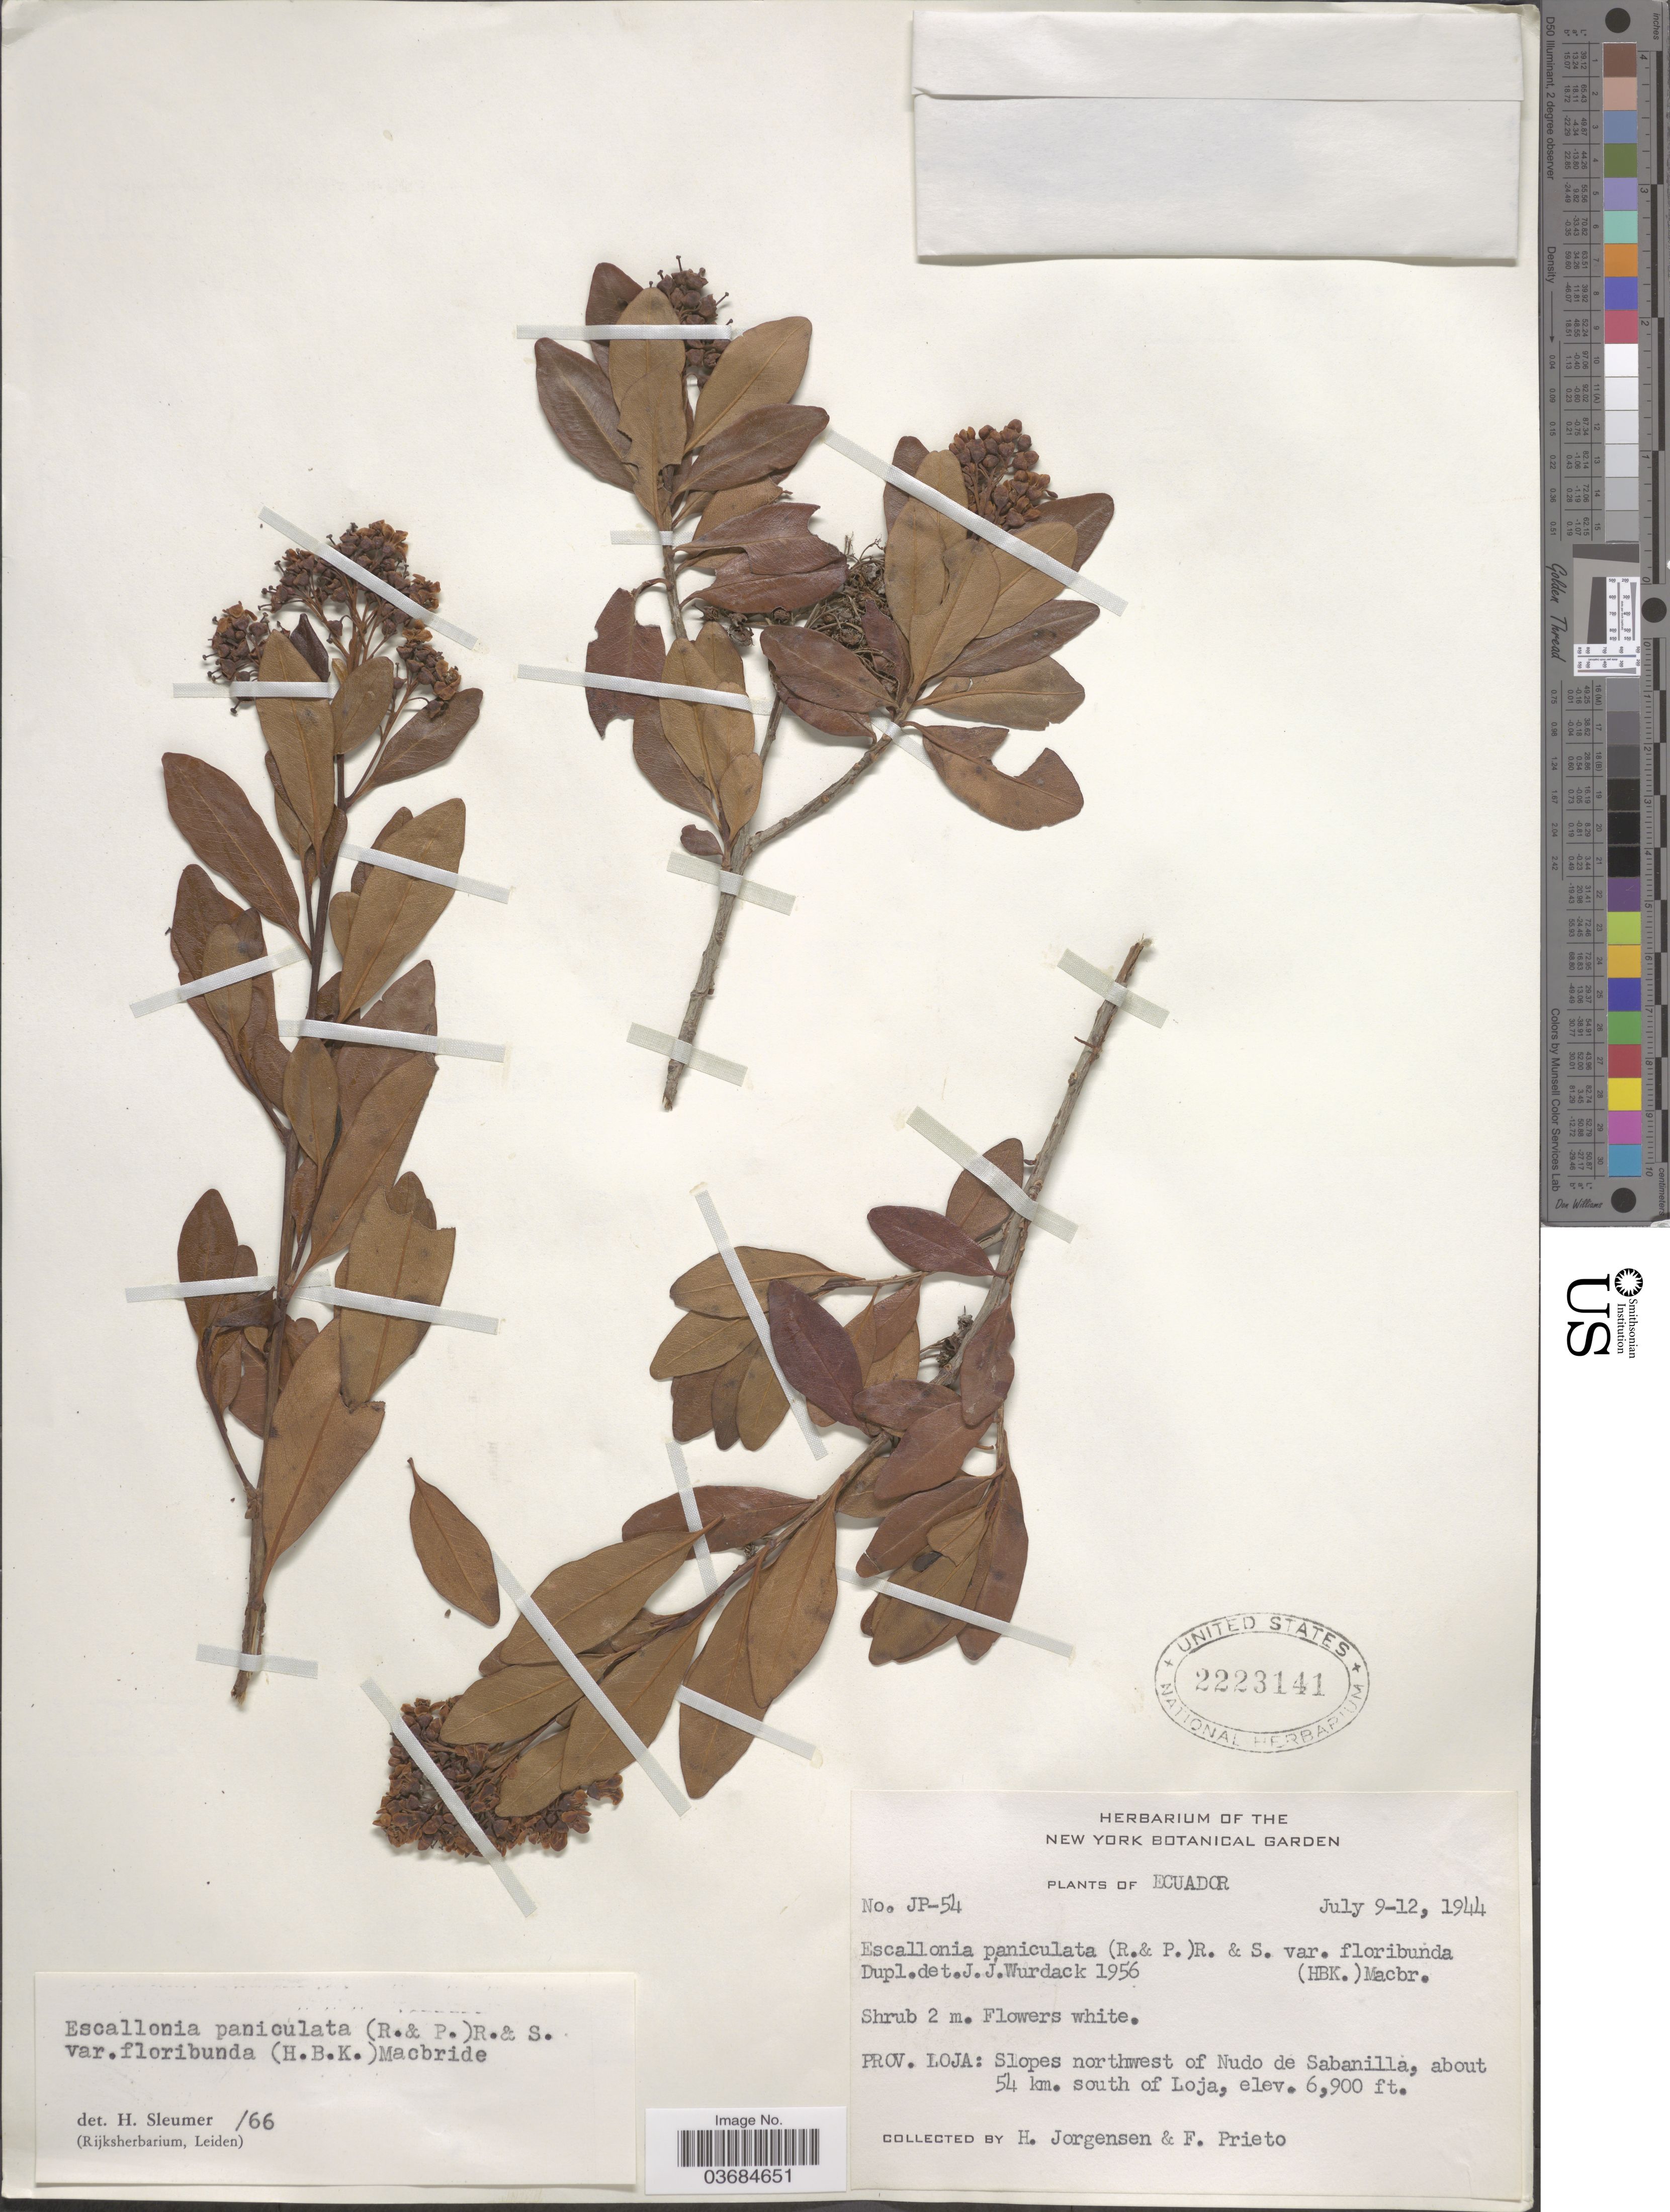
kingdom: Plantae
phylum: Tracheophyta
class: Magnoliopsida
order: Escalloniales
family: Escalloniaceae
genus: Escallonia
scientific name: Escallonia paniculata var. floribunda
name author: (Kunth) J.F. Macbr.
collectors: H. Jørgensen & F. Prieto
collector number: JP-54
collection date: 1944-07-09/1944-07-12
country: Ecuador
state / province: Loja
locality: Slopes northwest of Nudo de Sabanilla, about 54 km. south of Loja.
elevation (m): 2103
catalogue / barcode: US 2223141